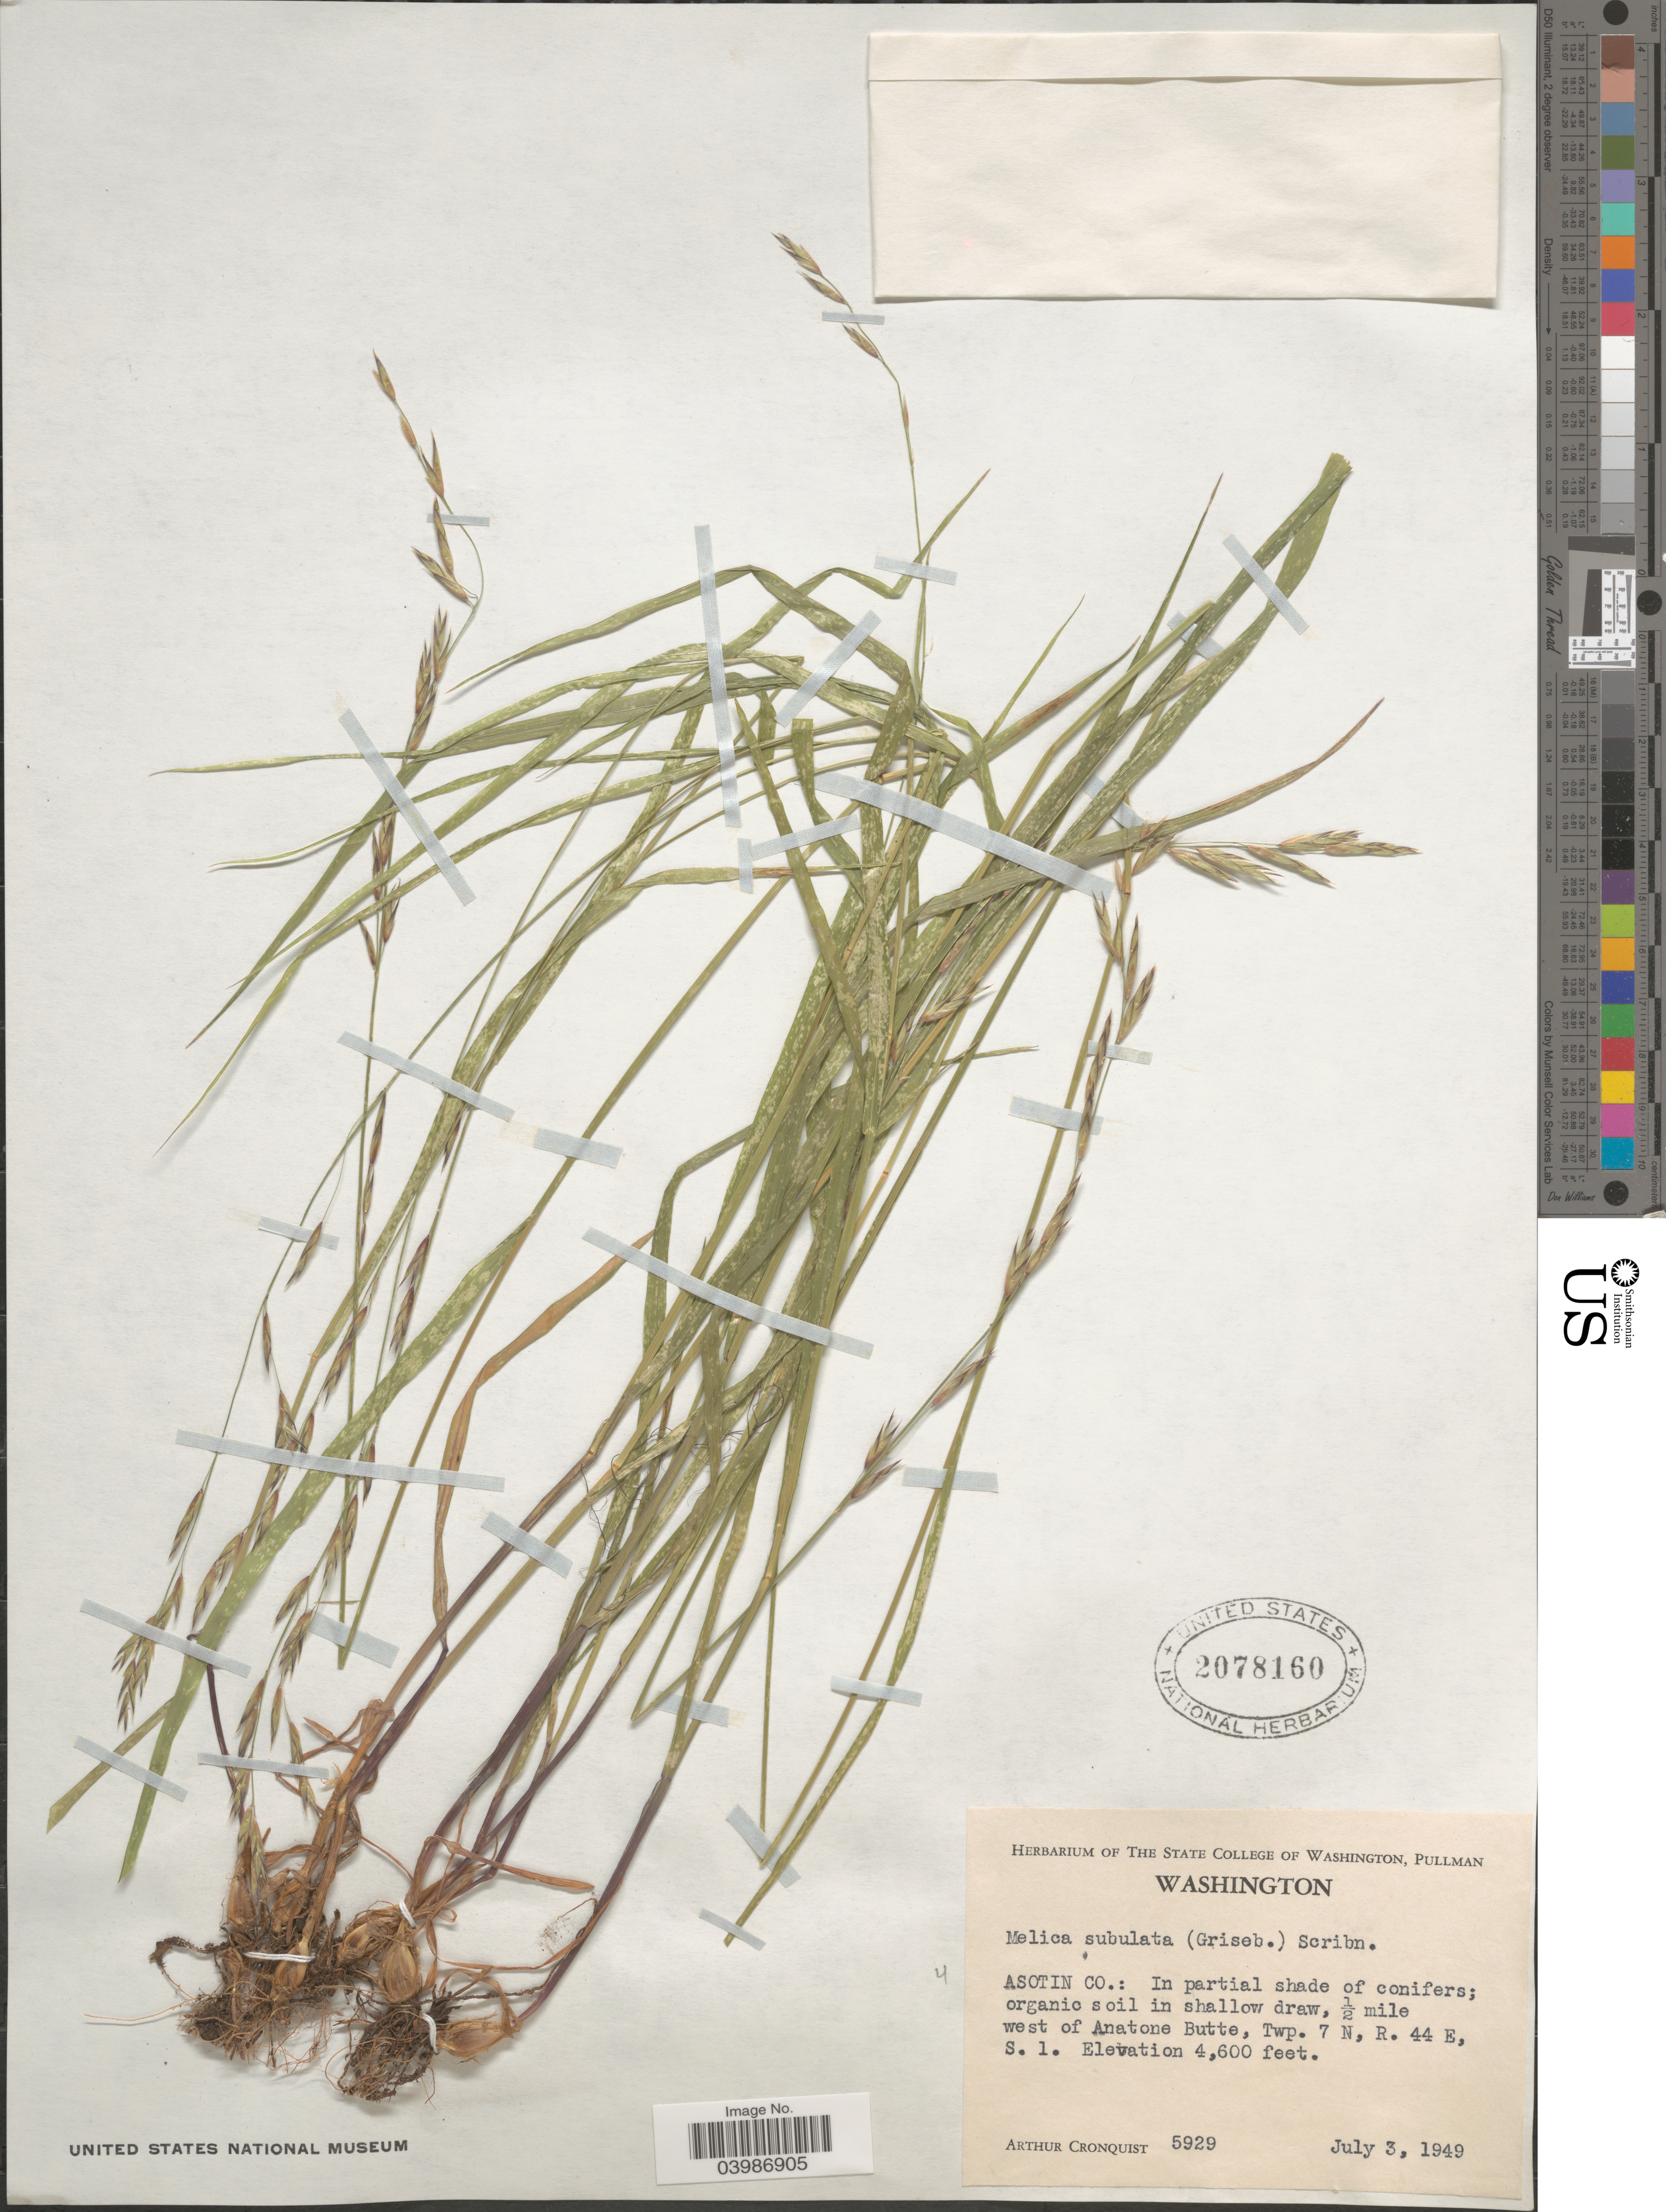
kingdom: Plantae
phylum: Tracheophyta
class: Liliopsida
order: Poales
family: Poaceae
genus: Melica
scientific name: Melica subulata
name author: (Griseb.) Scribn.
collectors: A. J. Cronquist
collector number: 5929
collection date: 1949-07-03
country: United States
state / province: Washington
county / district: Asotin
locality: Asotin Co.: ½ mile west of Anatone Butte, Twp. 7 N, R. 44 E, S. 1.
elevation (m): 1402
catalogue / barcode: US 2078160